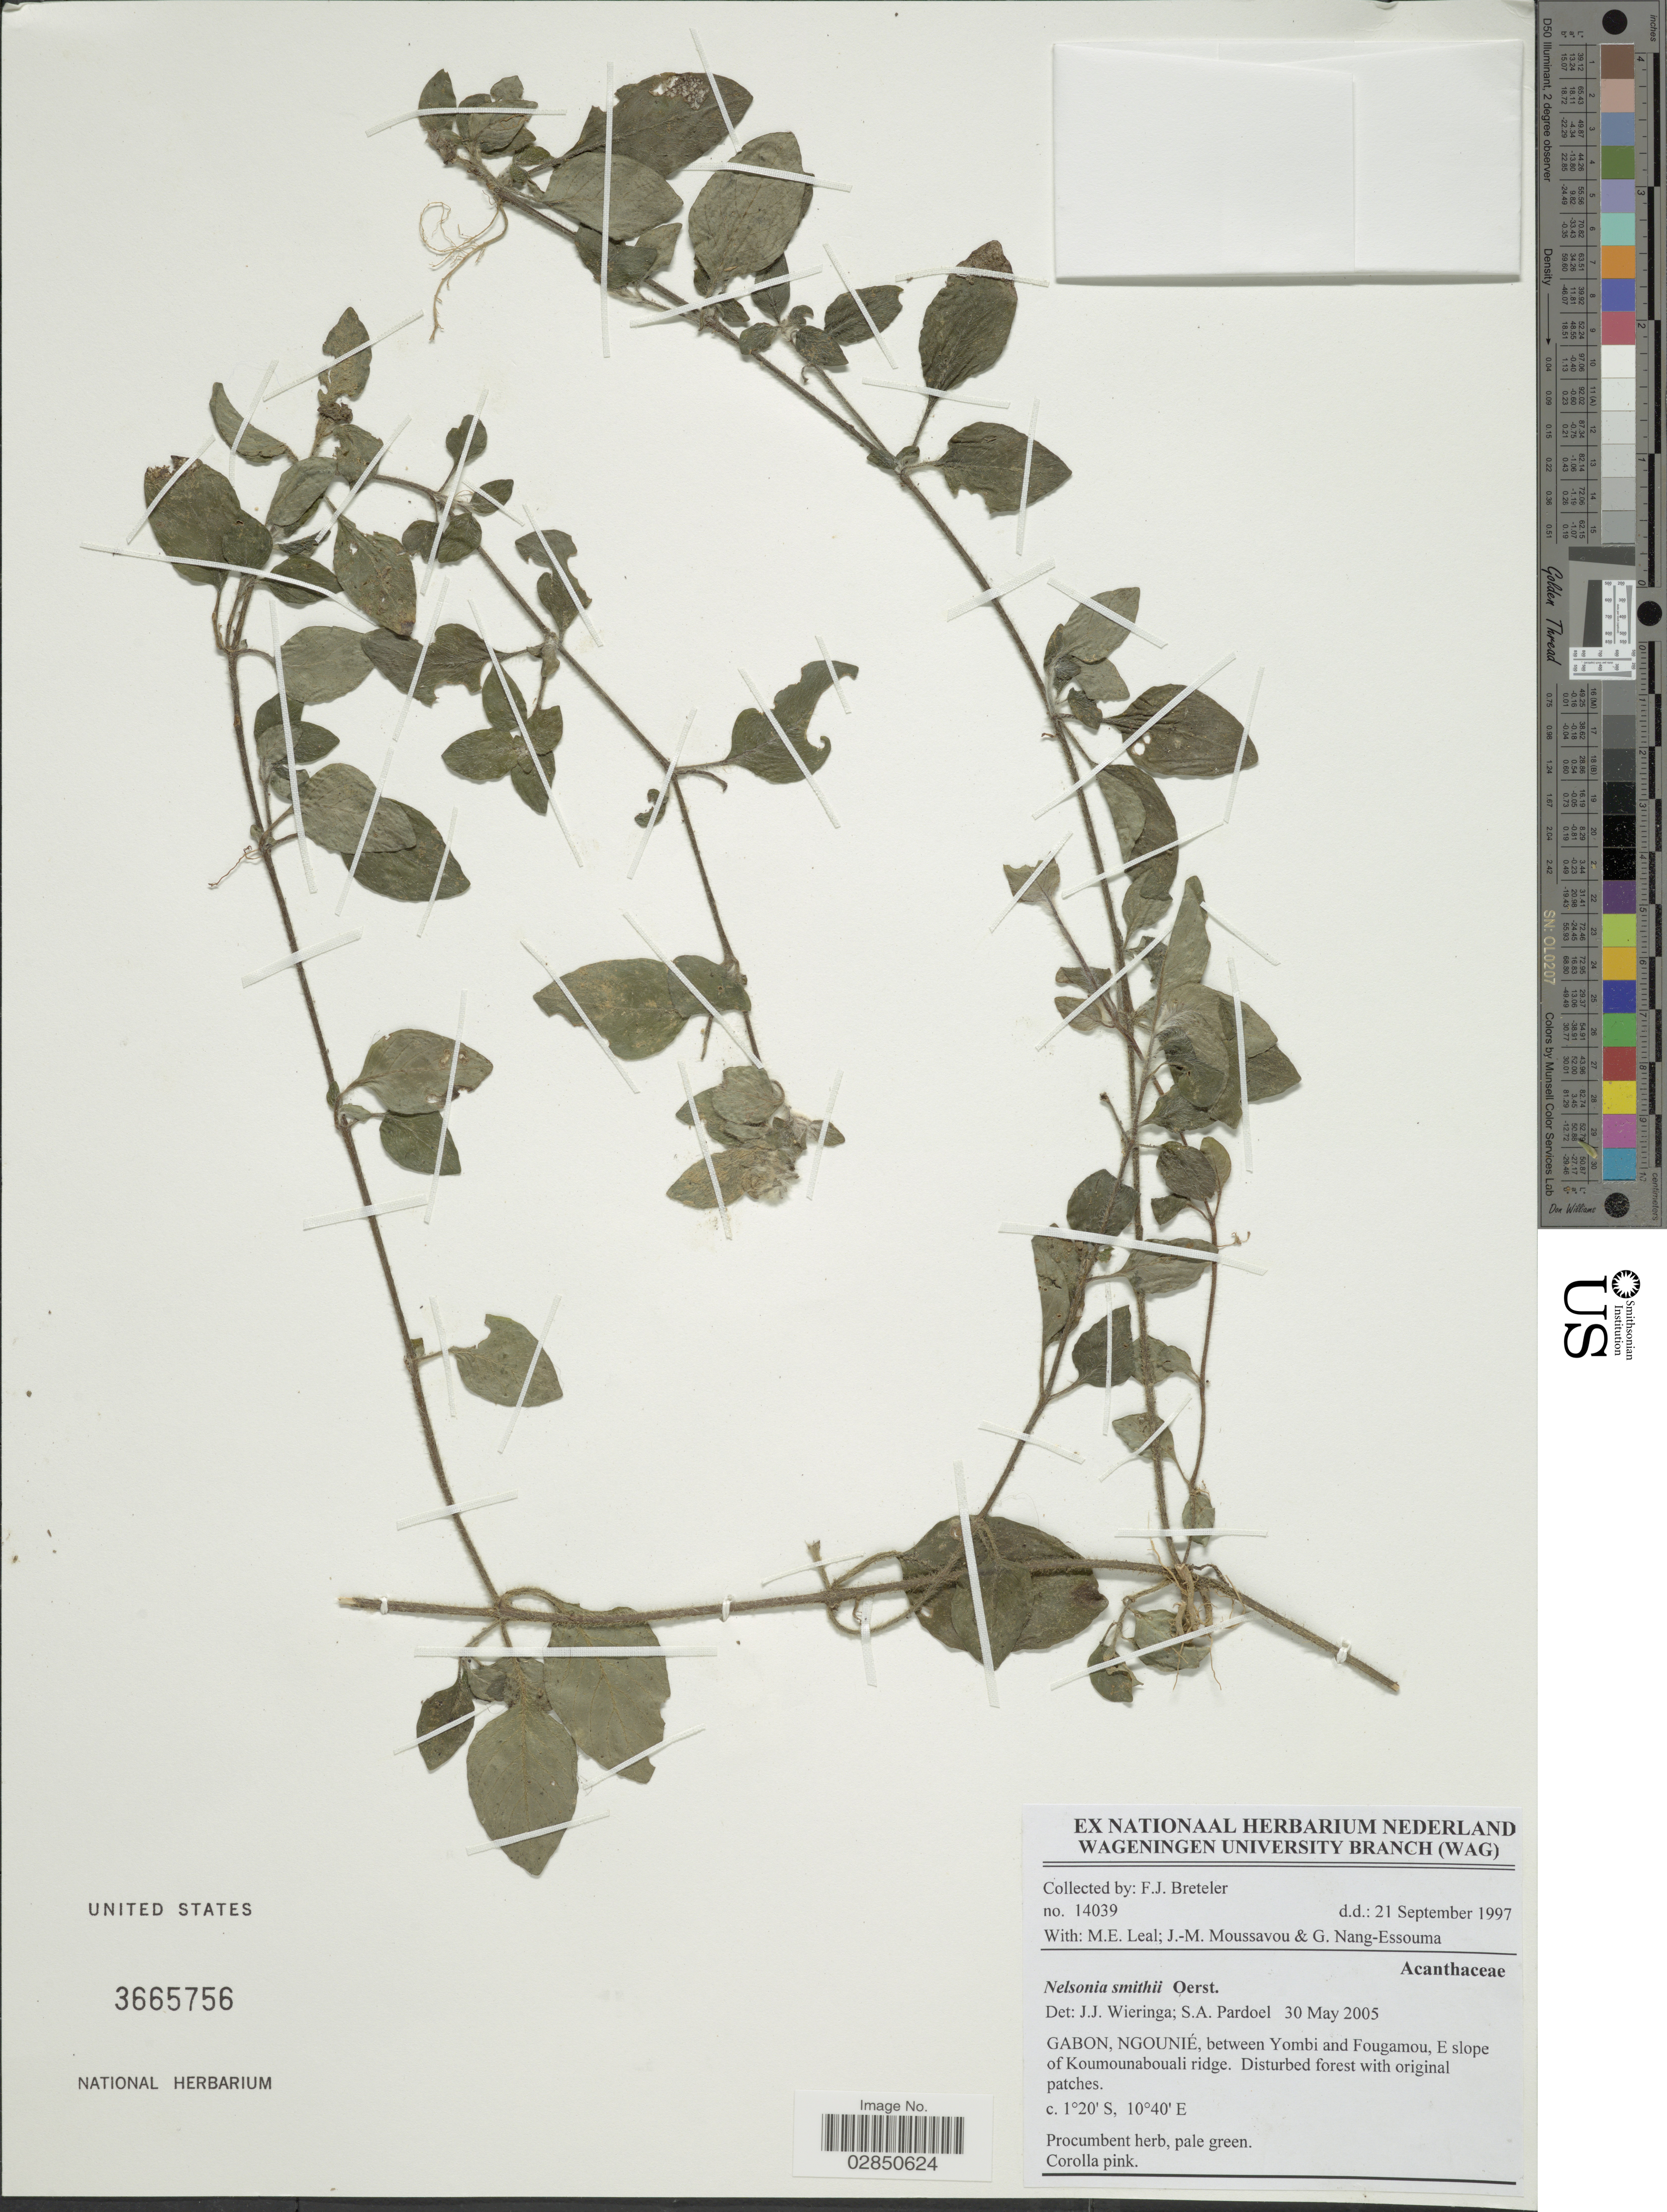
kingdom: Plantae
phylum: Tracheophyta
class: Magnoliopsida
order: Lamiales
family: Acanthaceae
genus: Nelsonia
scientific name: Nelsonia smithii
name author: Oerst.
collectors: F. J. Breteler, M. E. Leal, J. Moussavou & G. Nang-Essouma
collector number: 14039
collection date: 1997-09-21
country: Gabon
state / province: Ngounie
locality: Between Yombi and Fougamou, E slope of Koumounabouali ridge.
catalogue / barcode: US 3665756